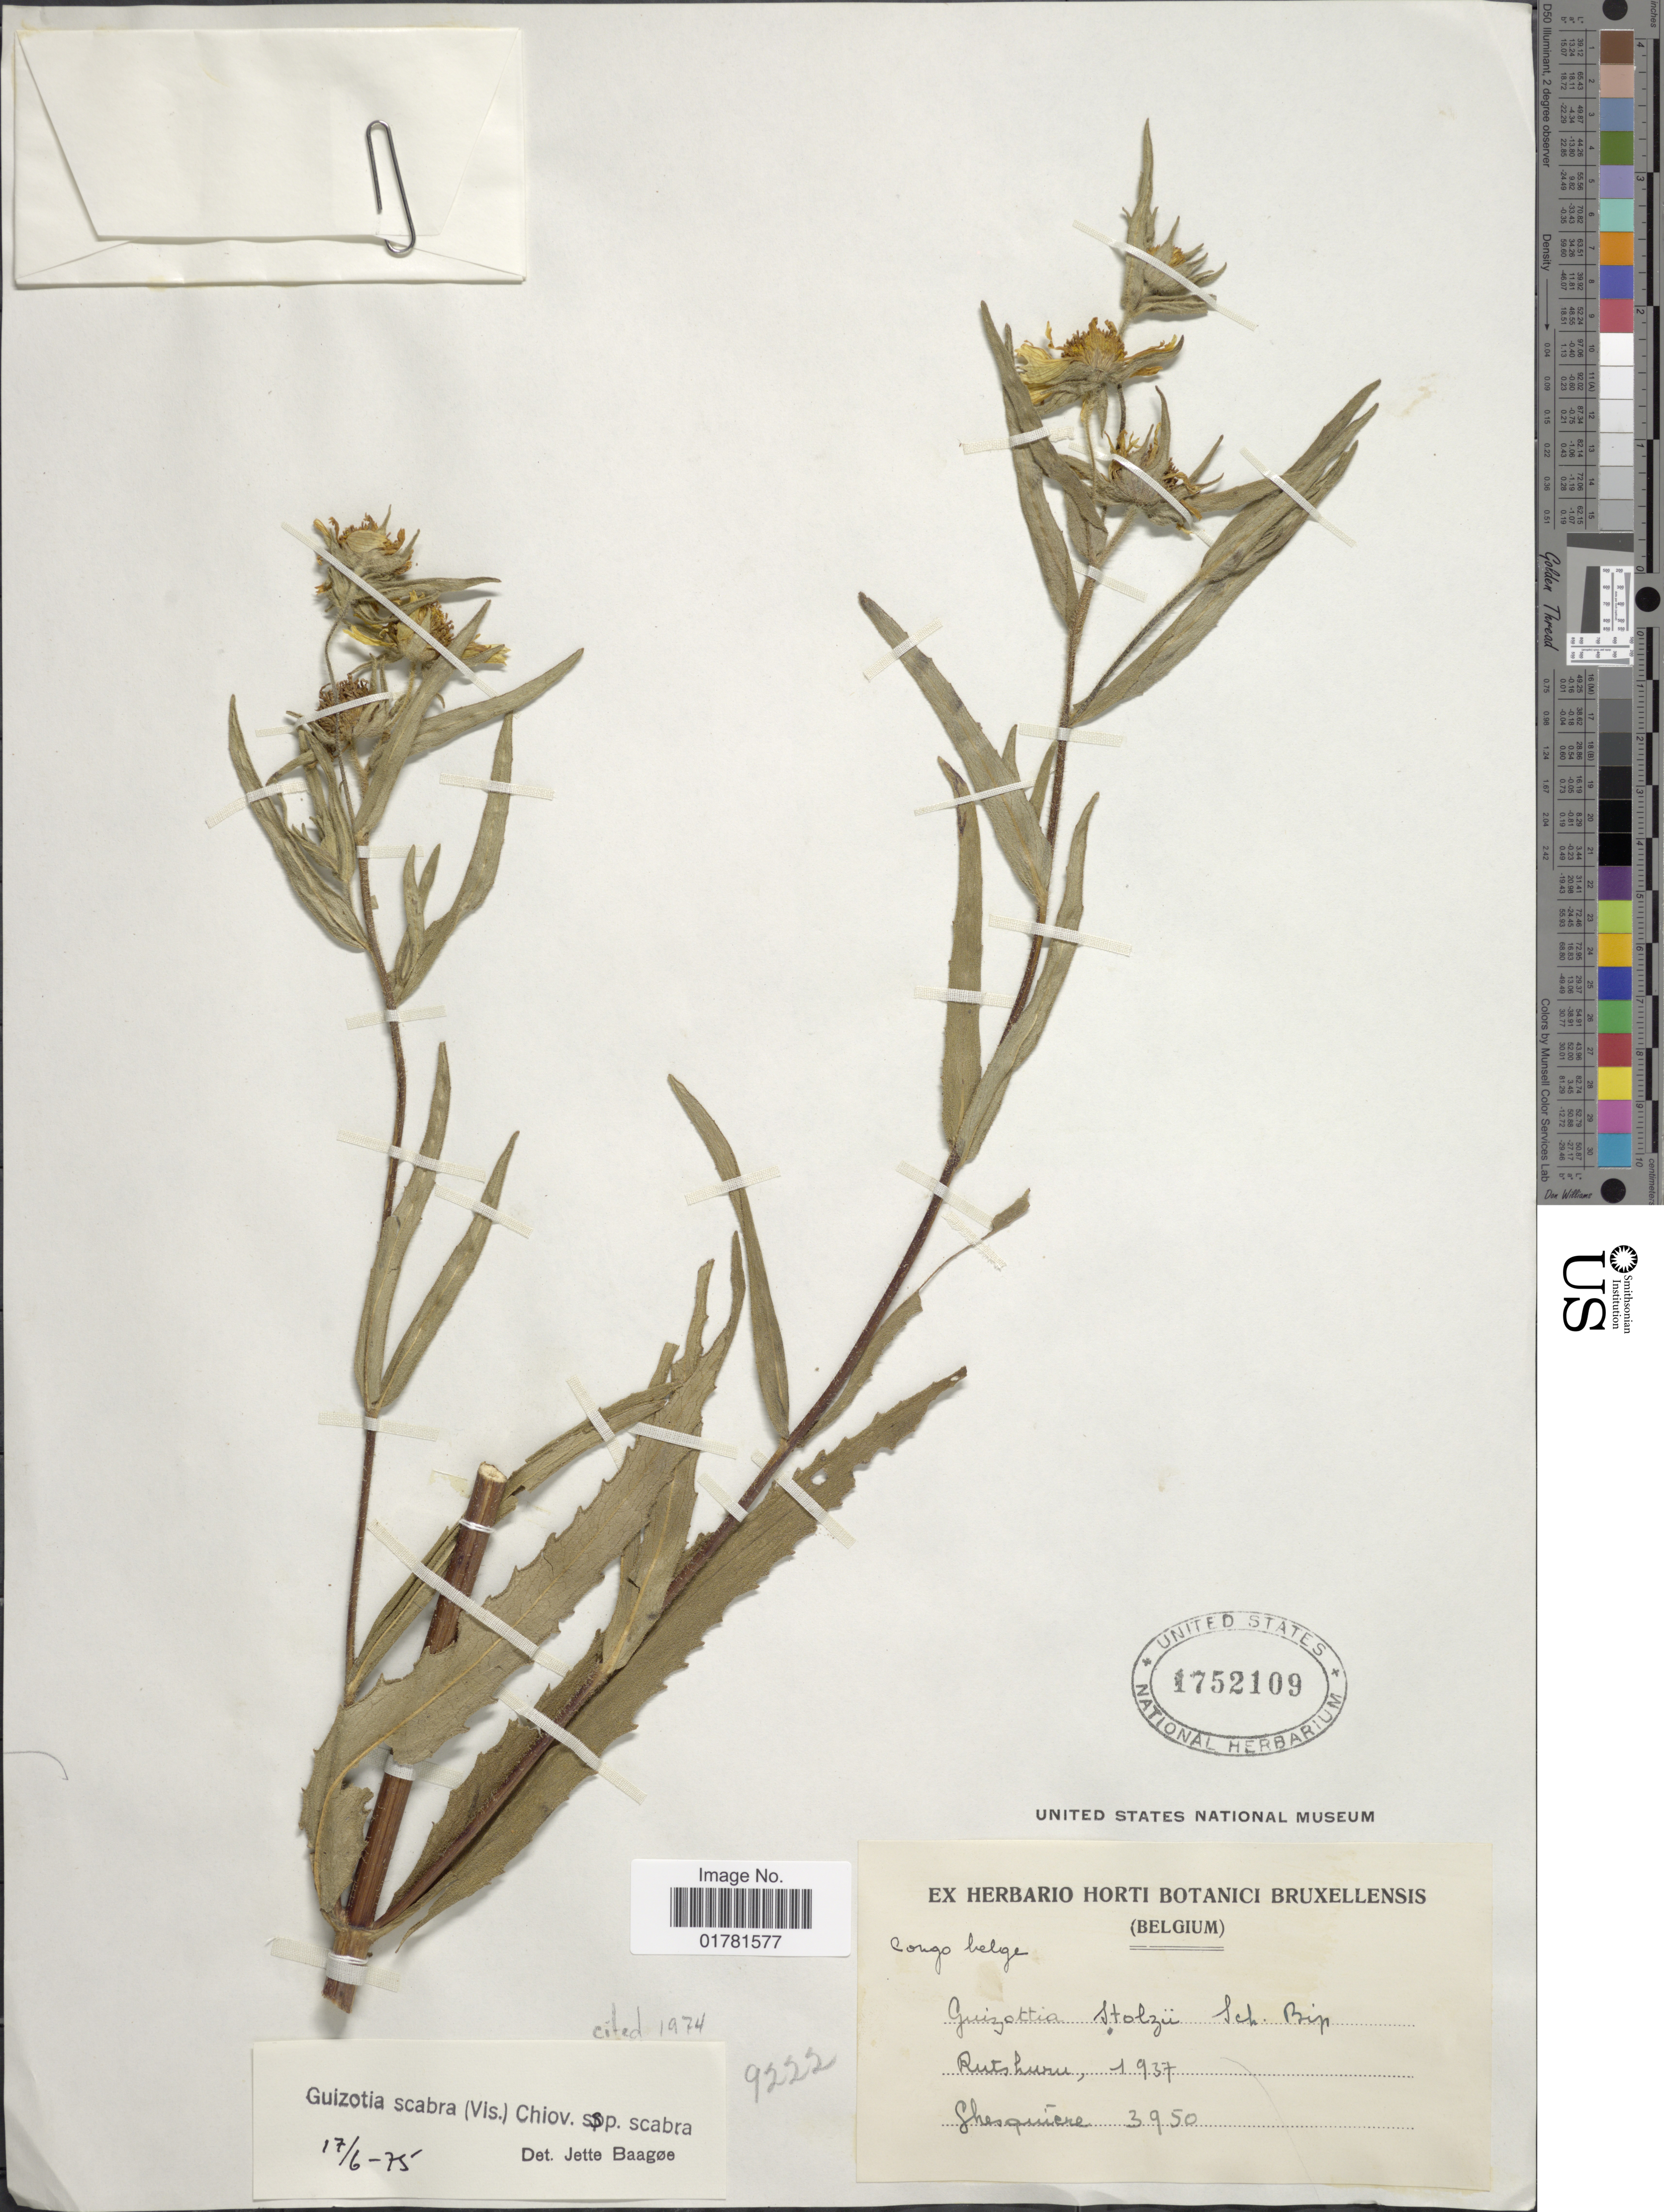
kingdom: Plantae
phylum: Tracheophyta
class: Magnoliopsida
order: Asterales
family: Asteraceae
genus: Guizotia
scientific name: Guizotia scabra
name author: Chiov.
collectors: Ghesquière.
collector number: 3950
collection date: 1937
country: Congo, Democratic Republic of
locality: Rutshuru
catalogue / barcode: US 1752109